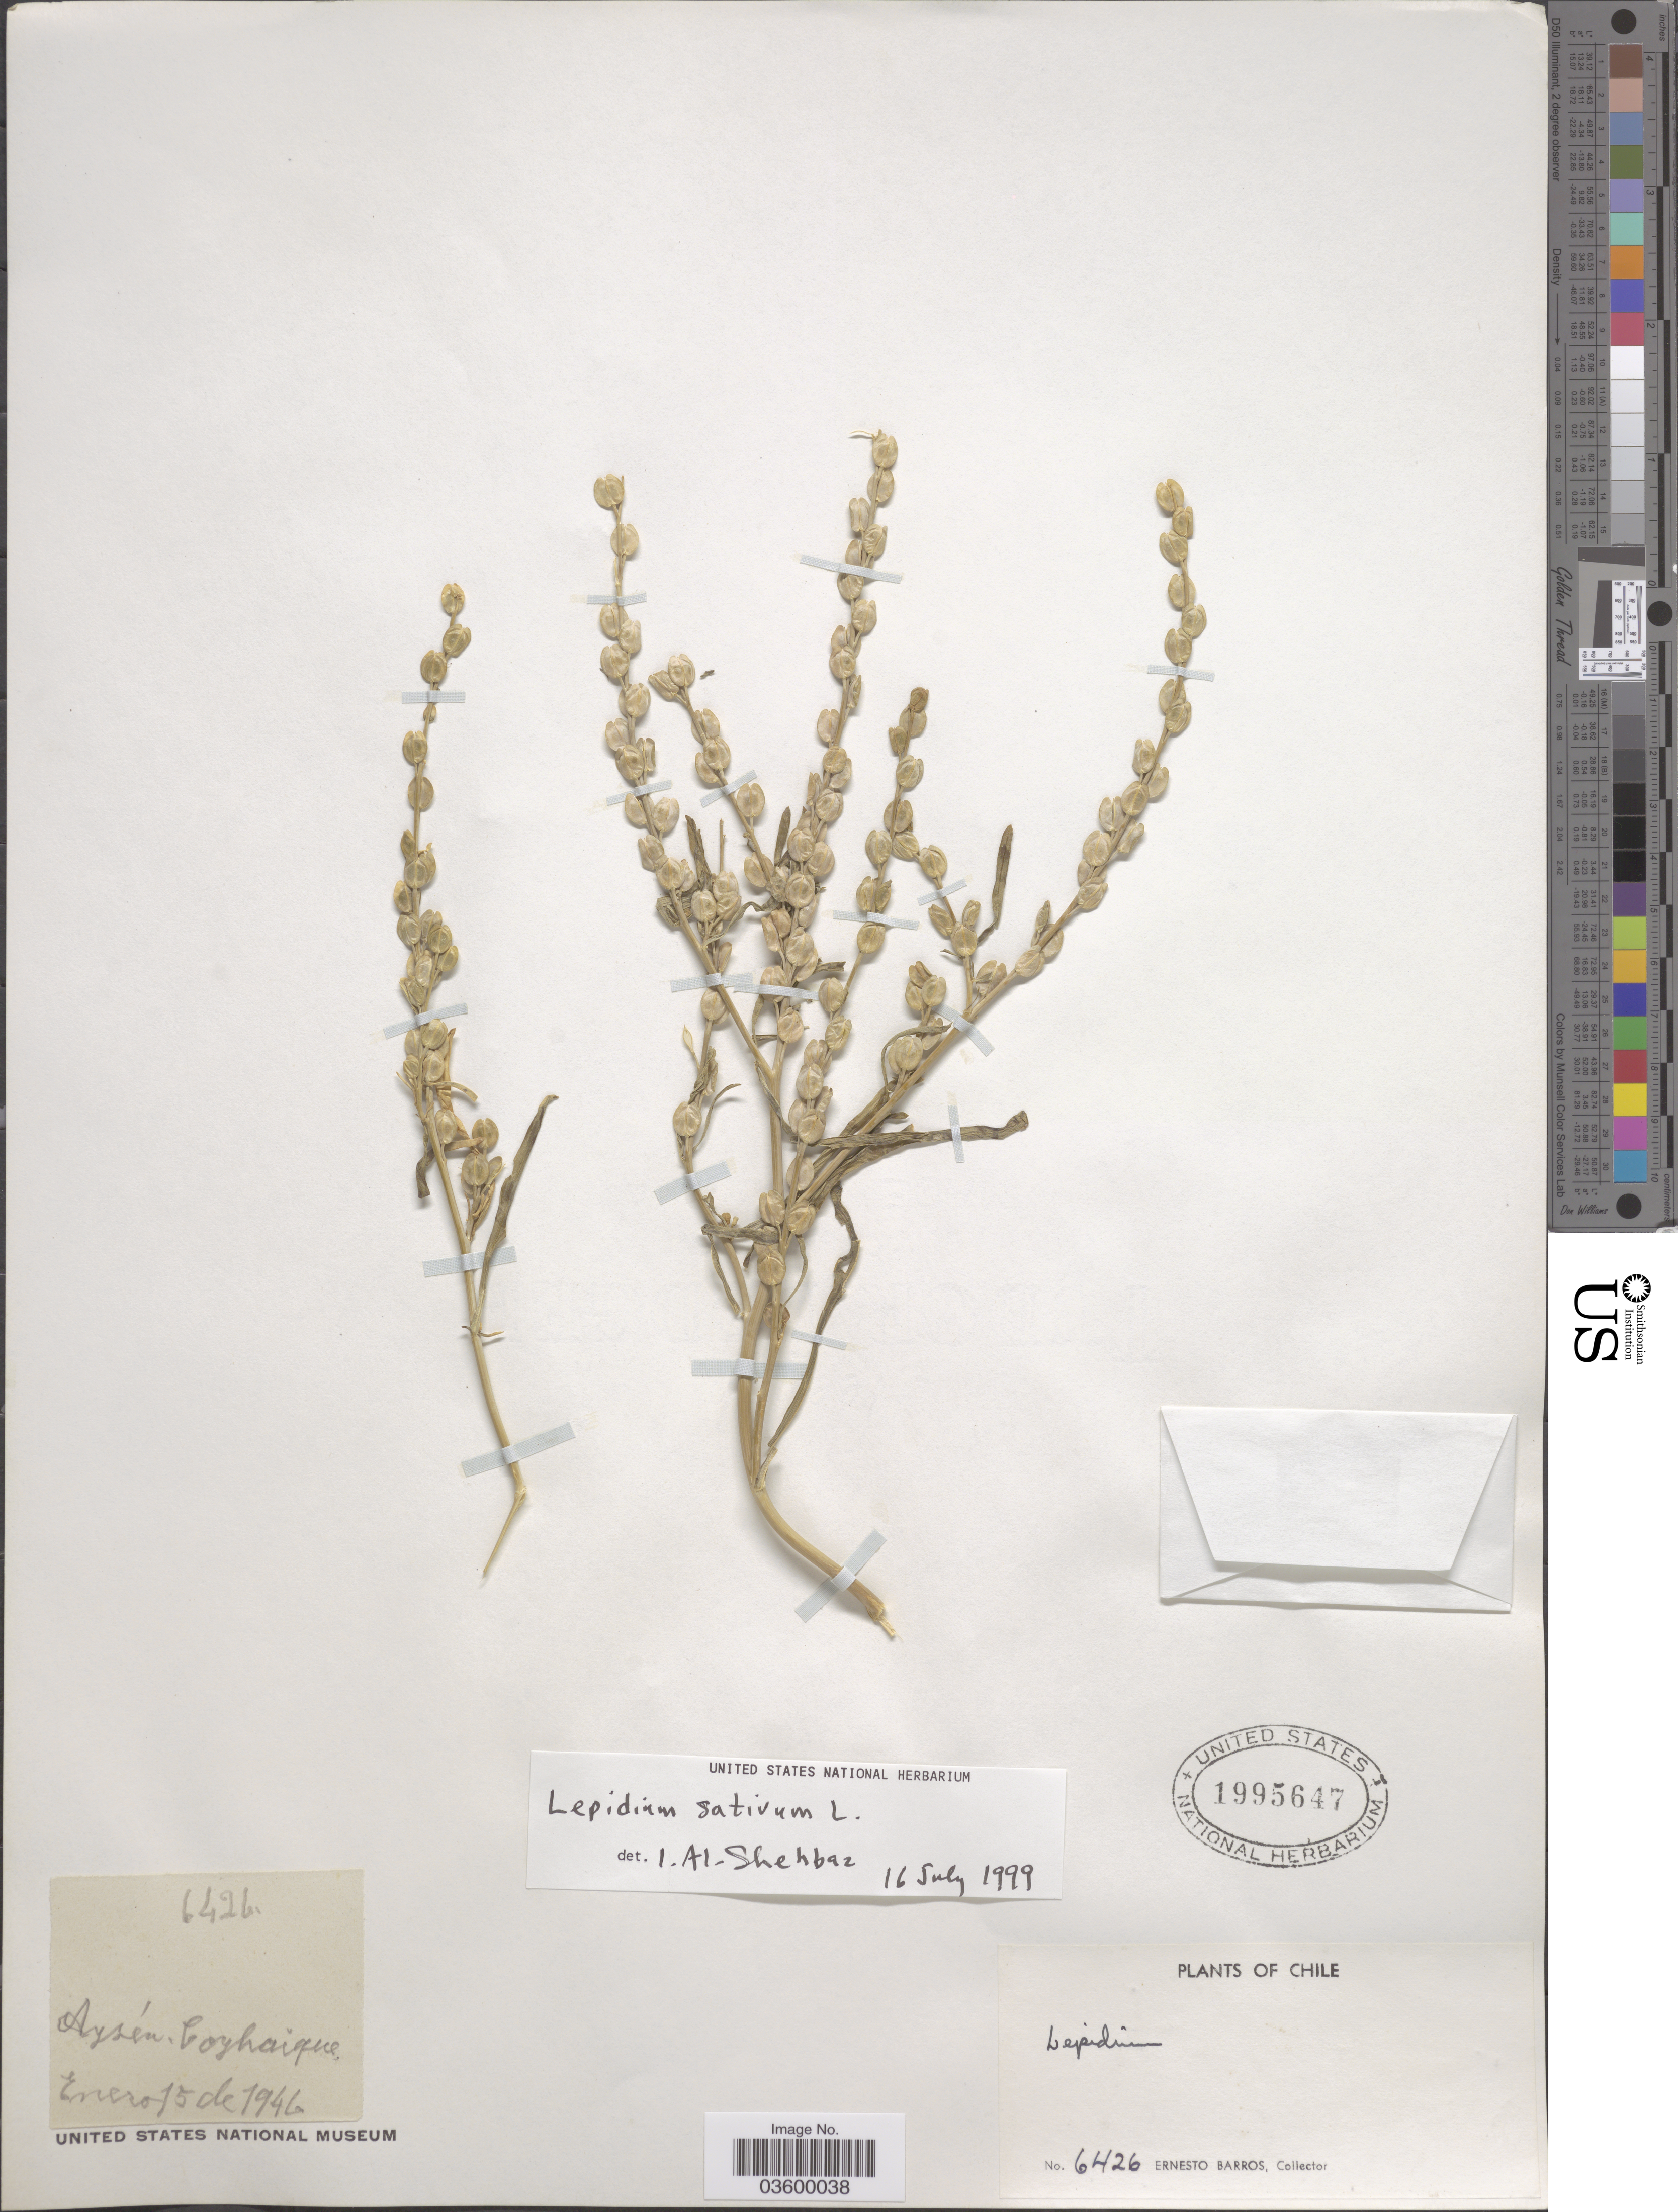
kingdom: Plantae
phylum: Tracheophyta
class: Magnoliopsida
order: Brassicales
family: Brassicaceae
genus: Lepidium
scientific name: Lepidium sativum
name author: L.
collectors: E. Barros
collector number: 6426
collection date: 1946-01-15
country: Chile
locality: Aysén, Coyhaique.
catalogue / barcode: US 1995647